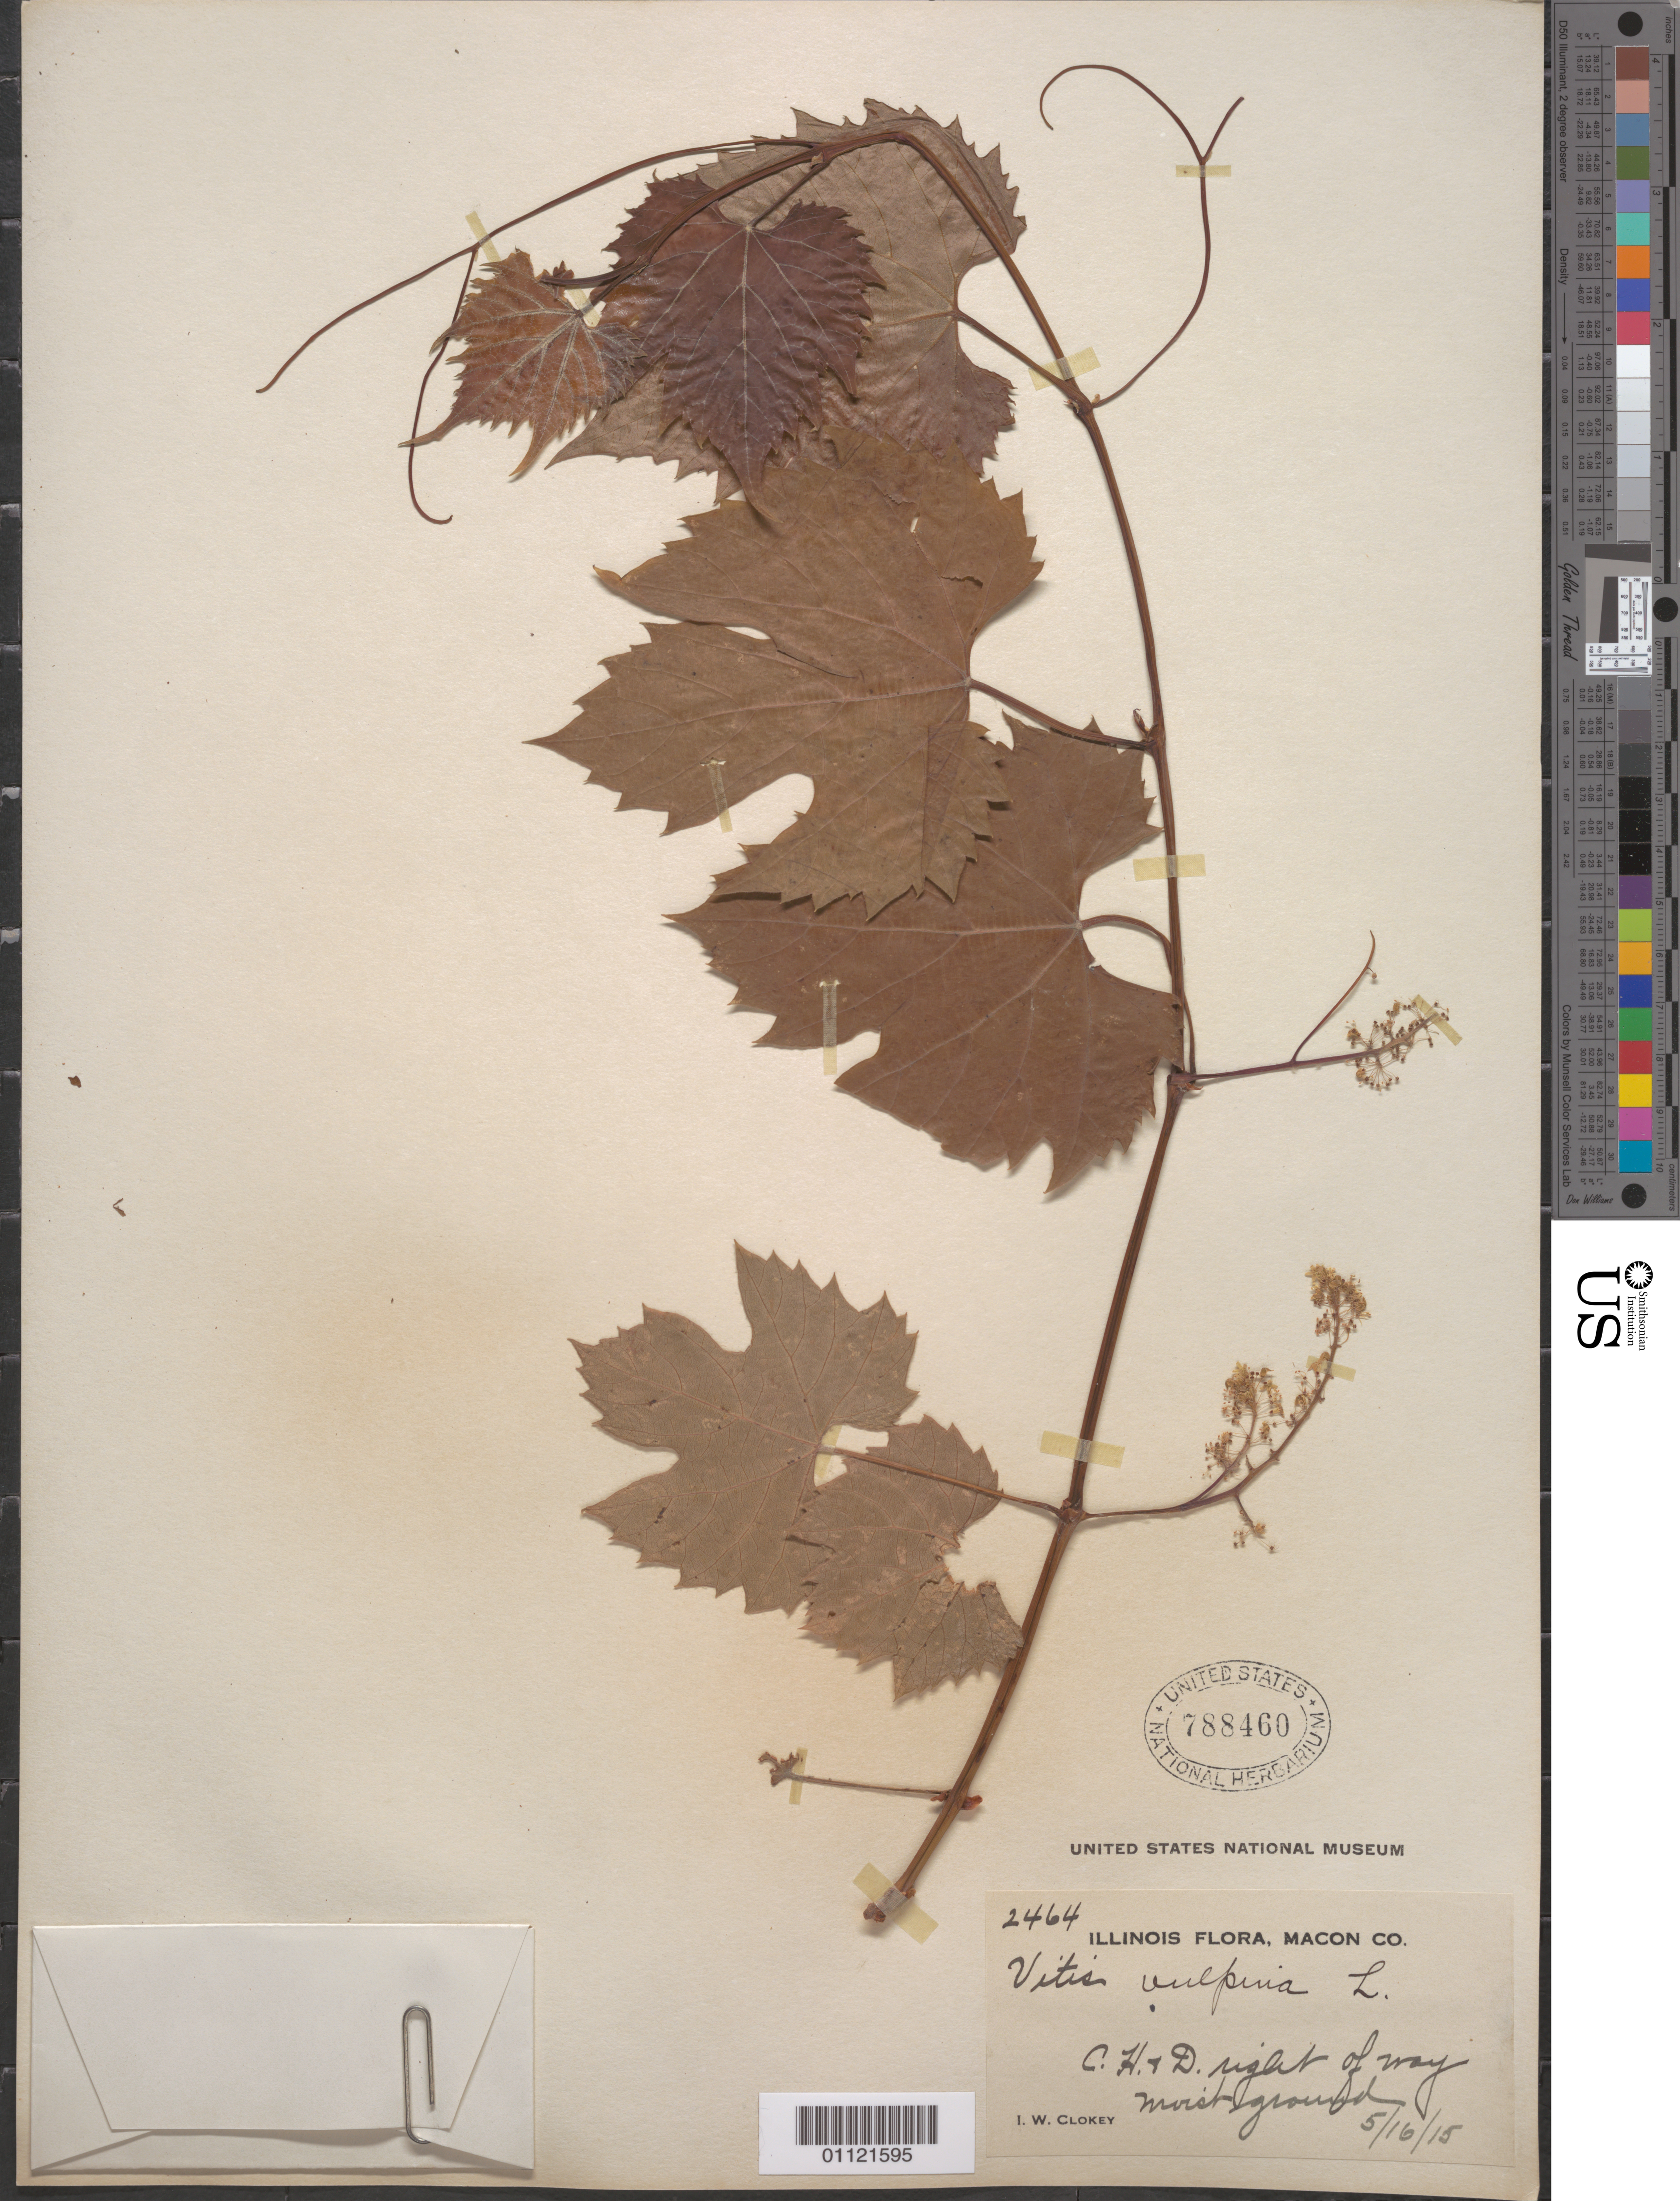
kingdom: Plantae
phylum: Tracheophyta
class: Magnoliopsida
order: Vitales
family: Vitaceae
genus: Vitis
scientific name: Vitis vulpina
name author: L.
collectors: I. W. Clokey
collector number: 2464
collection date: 1915-05-16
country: United States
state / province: Illinois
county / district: Macon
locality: C.H.rD. right of way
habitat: moist ground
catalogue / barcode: US 788460